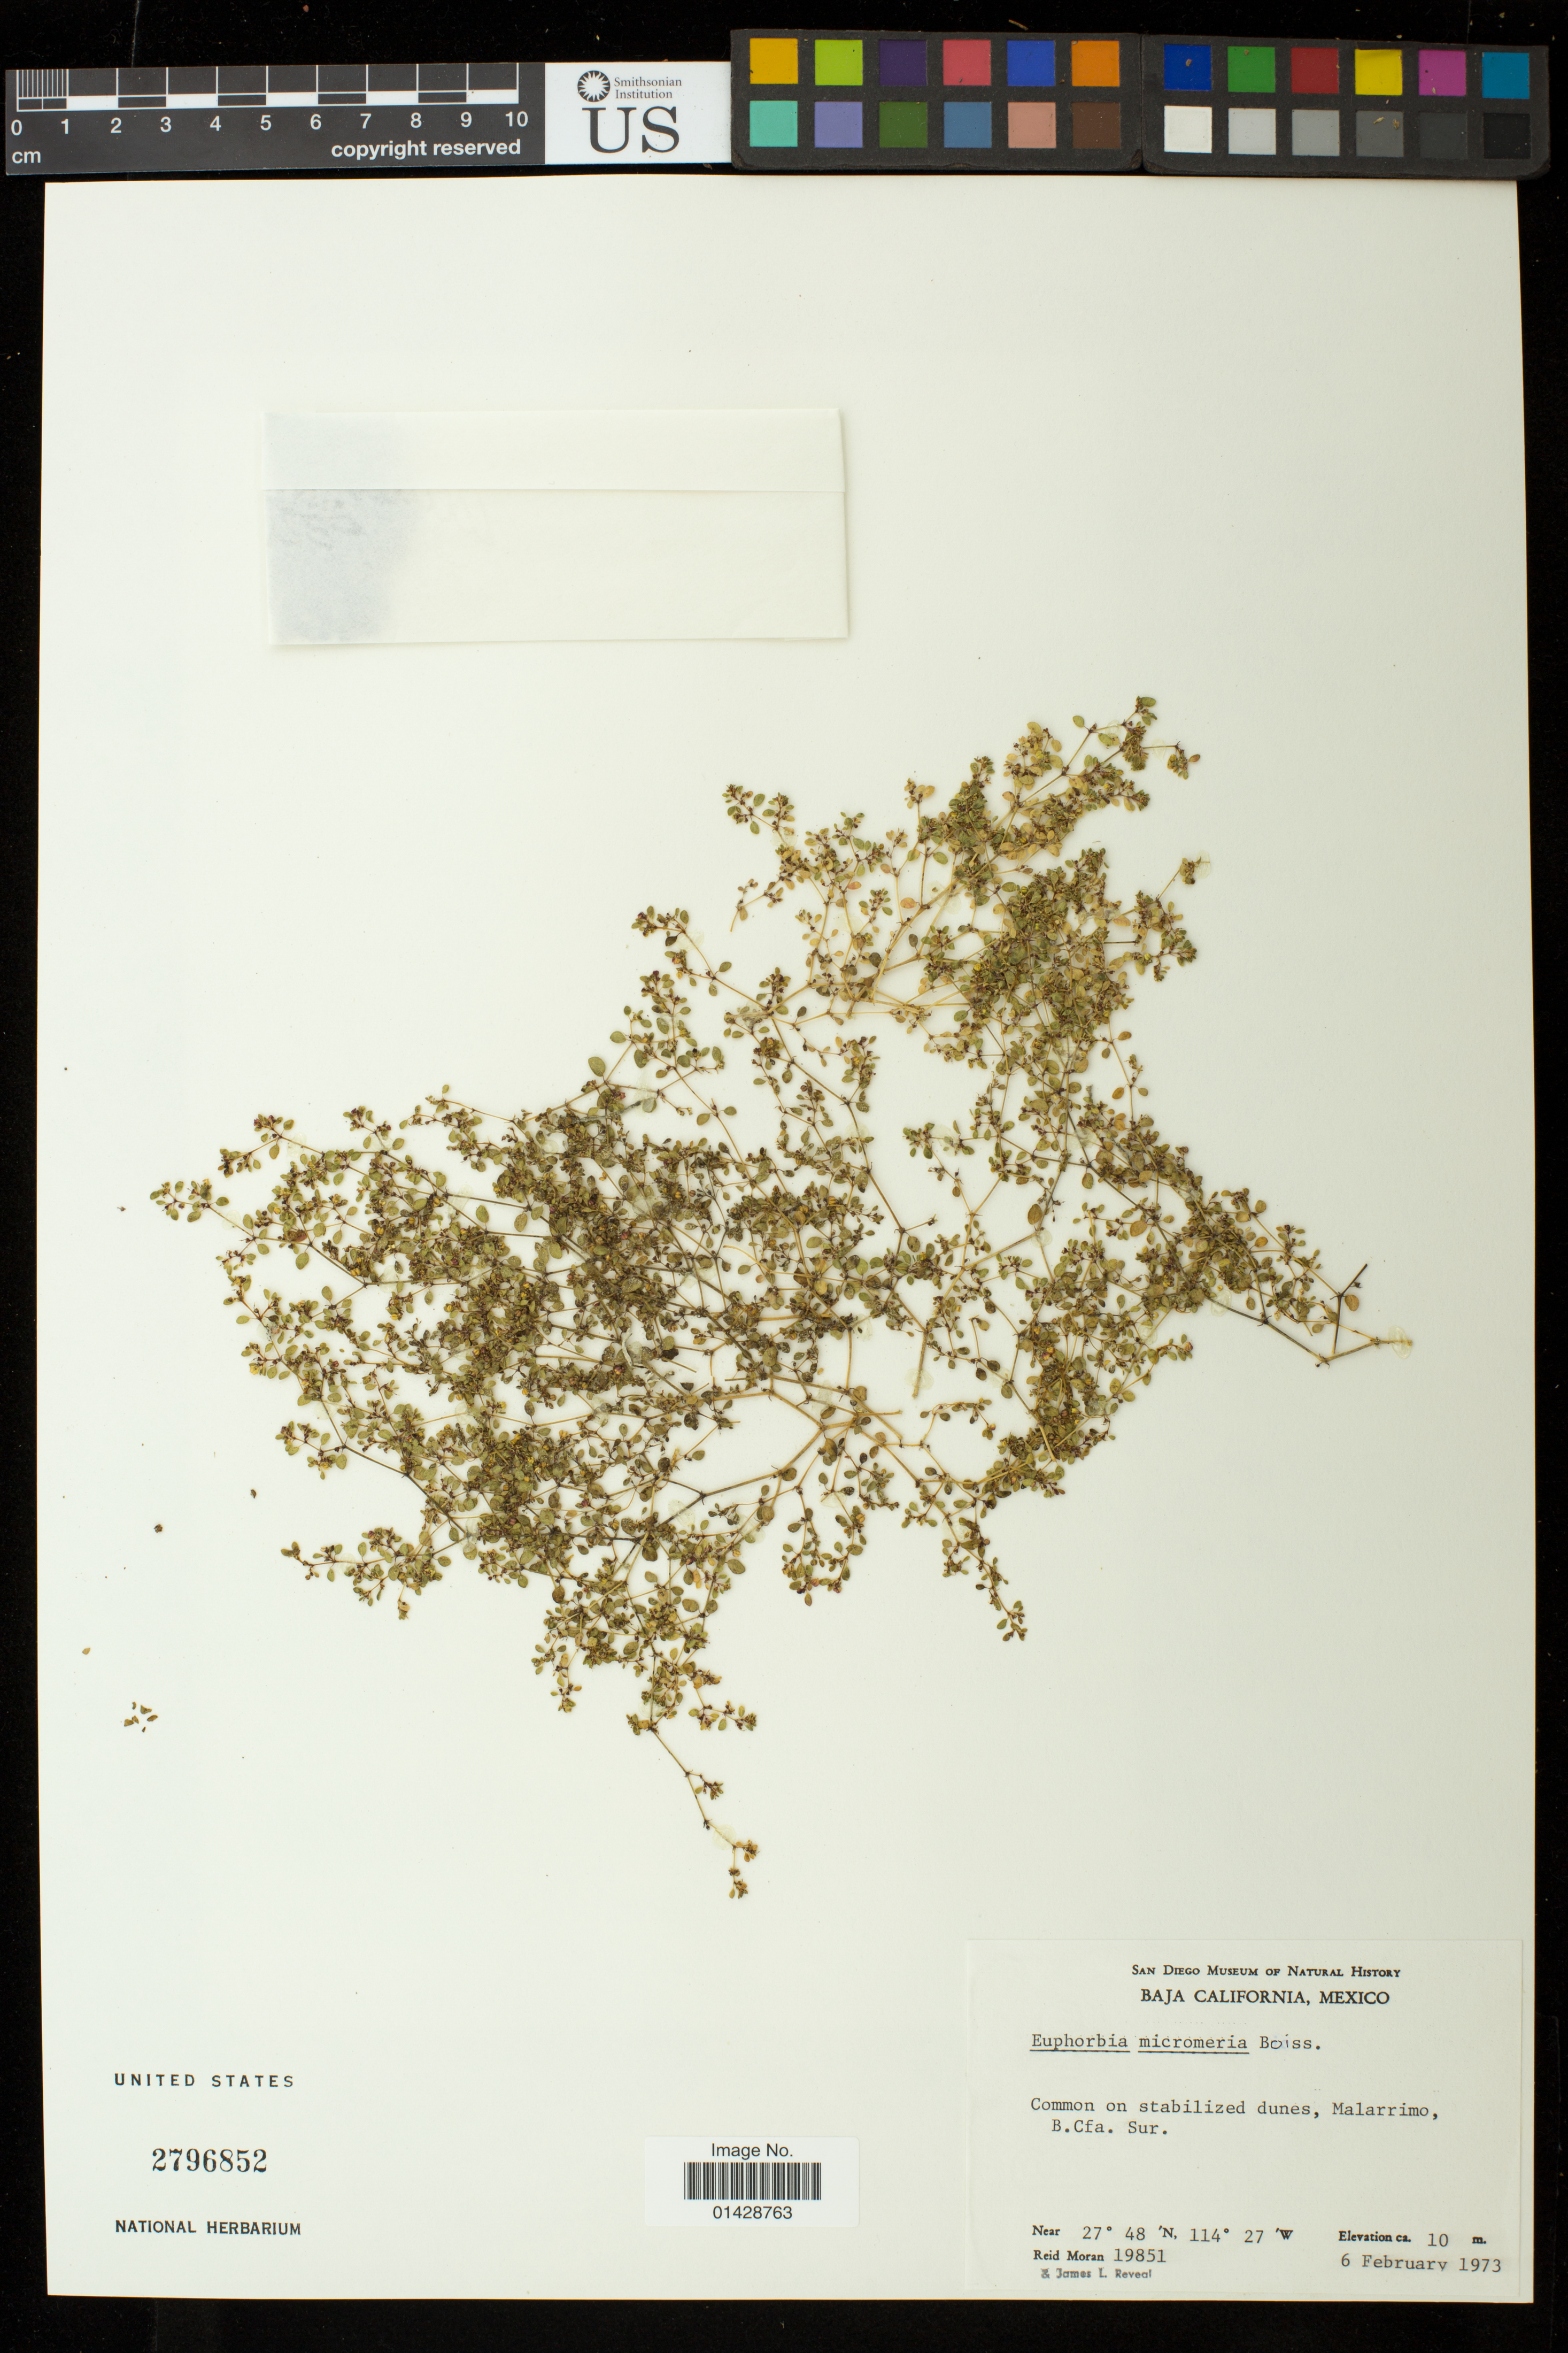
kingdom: Plantae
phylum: Tracheophyta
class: Magnoliopsida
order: Malpighiales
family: Euphorbiaceae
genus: Euphorbia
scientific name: Euphorbia micromera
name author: Boiss.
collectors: R. V. Moran & J. L. Reveal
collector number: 19851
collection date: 1973-02-06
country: Mexico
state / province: Baja California Sur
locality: Malarrimo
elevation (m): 10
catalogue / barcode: US 2796852